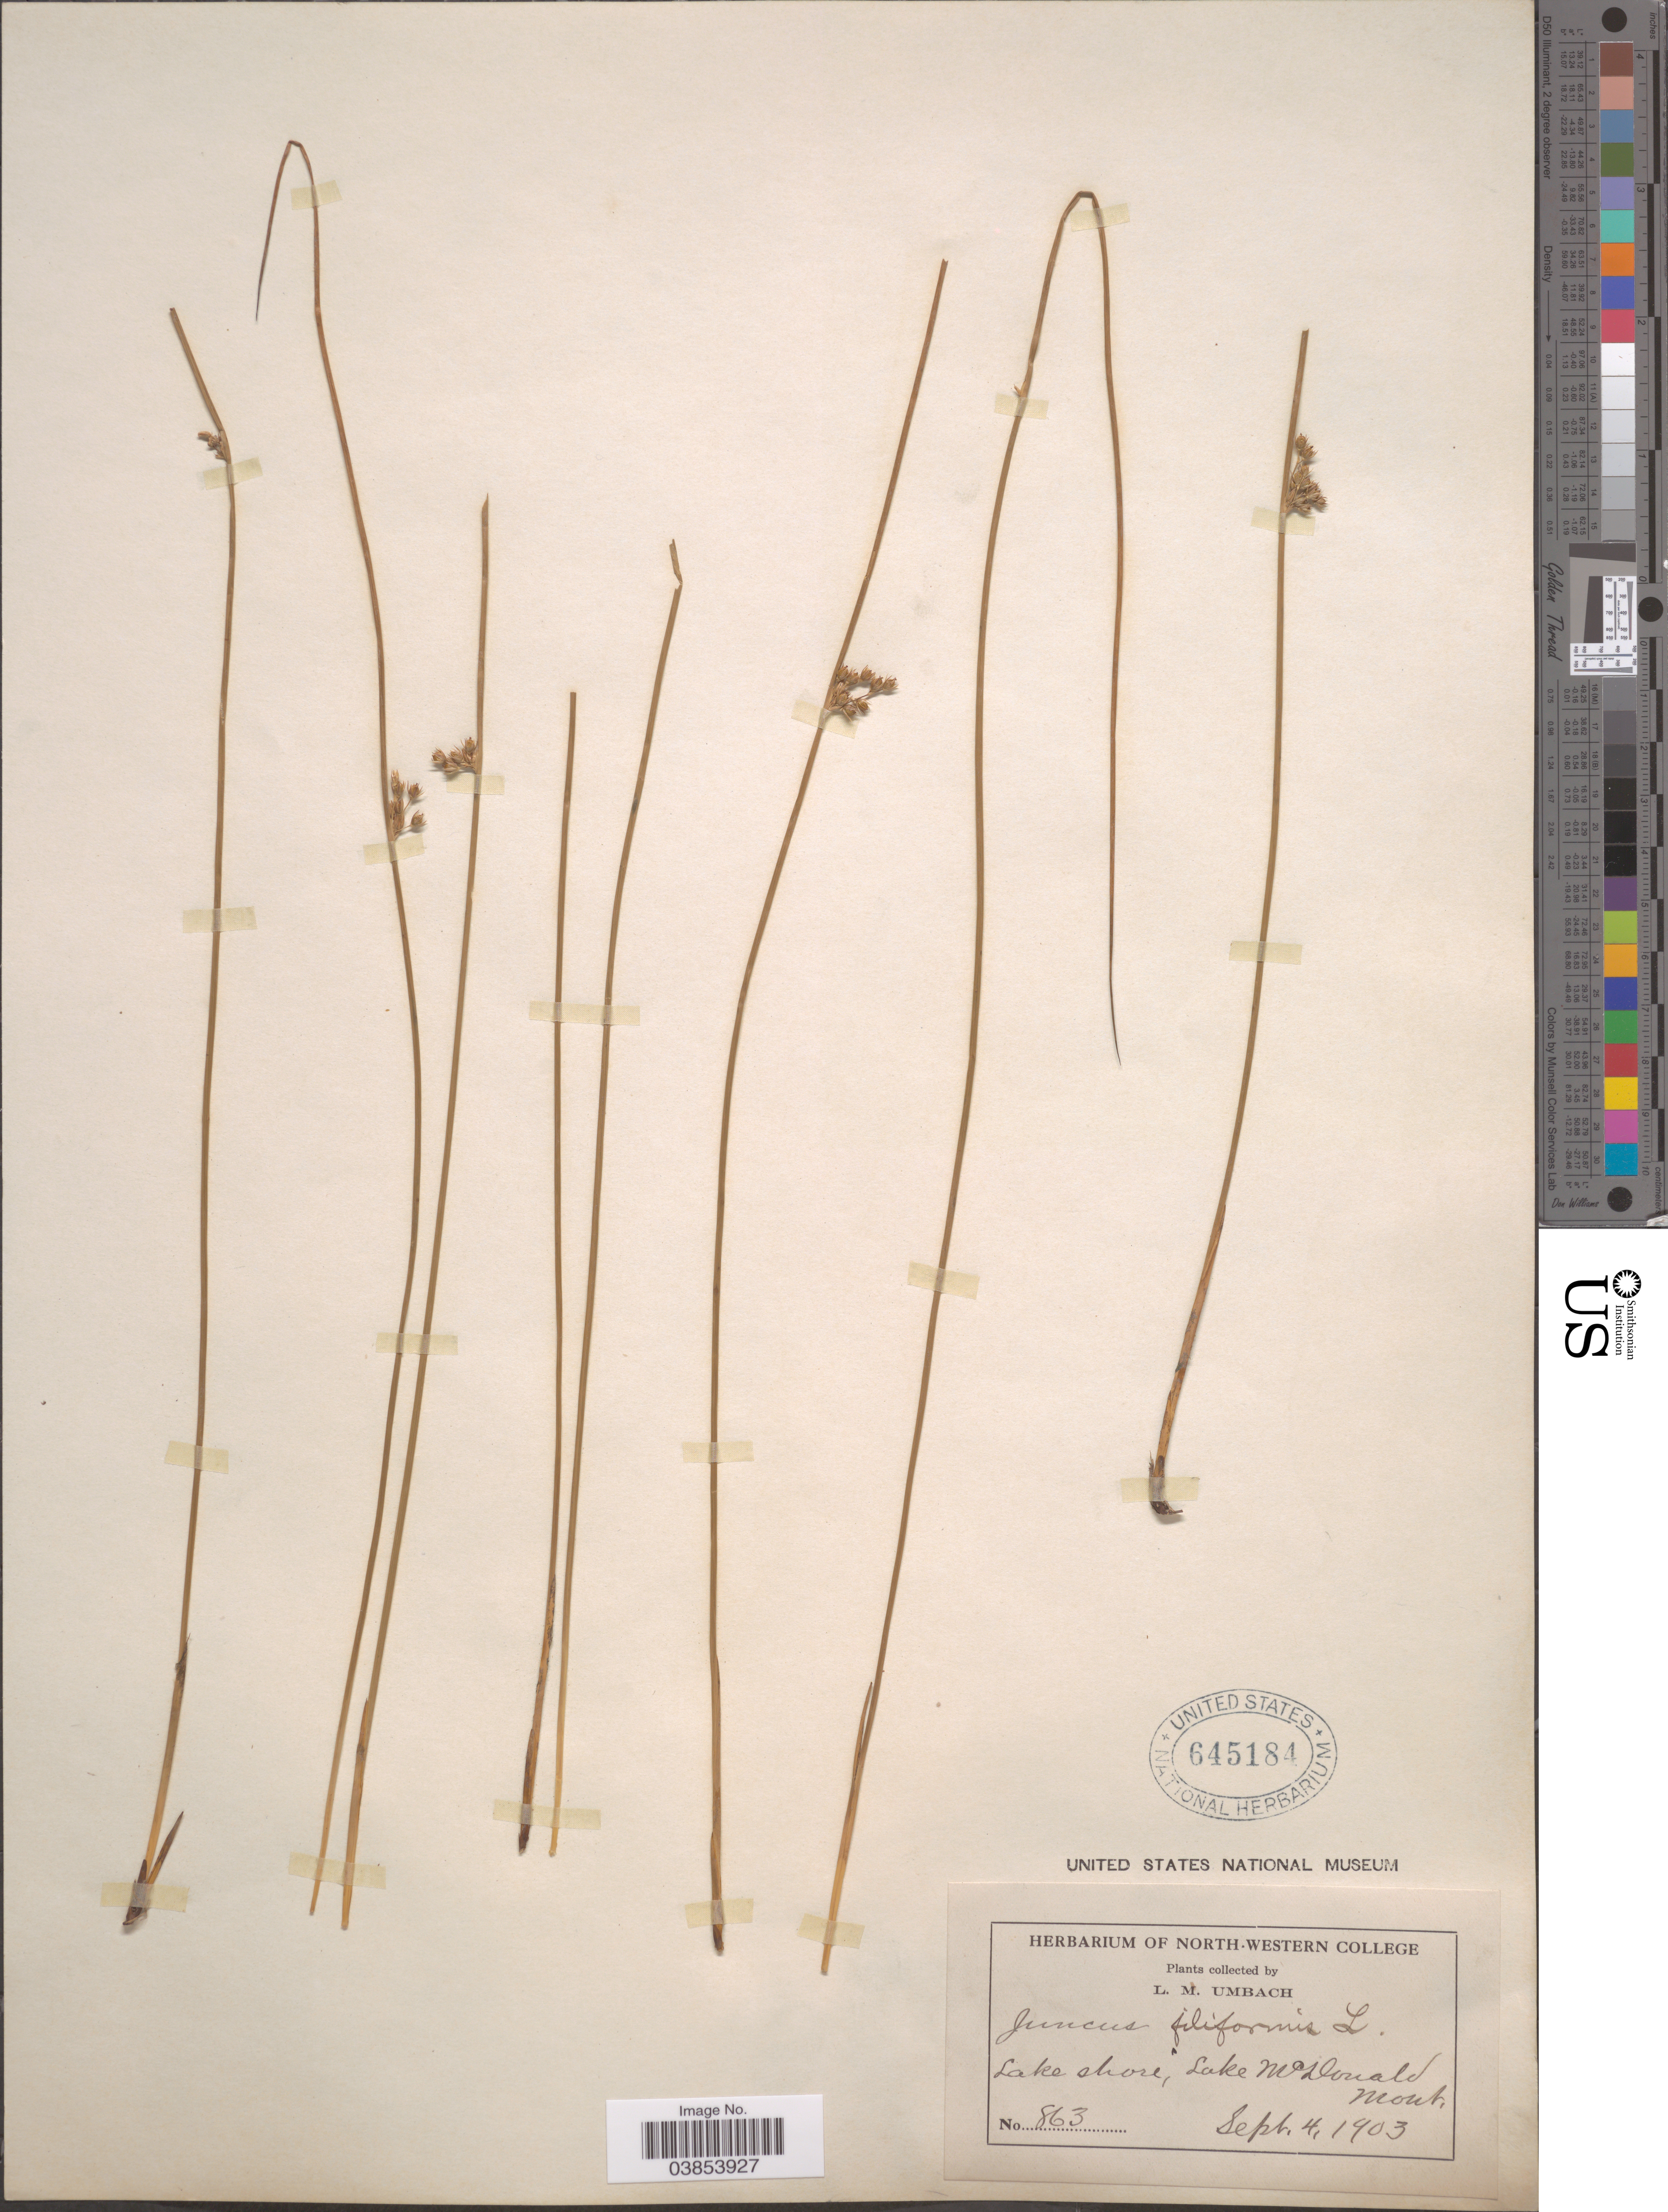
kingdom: Plantae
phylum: Tracheophyta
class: Liliopsida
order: Poales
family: Juncaceae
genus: Juncus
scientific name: Juncus filiformis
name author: L.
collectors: L. M. Umbach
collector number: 863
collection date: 1903-09-04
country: United States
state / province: Montana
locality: Lake shore, Lake McDonald.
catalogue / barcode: US 645184